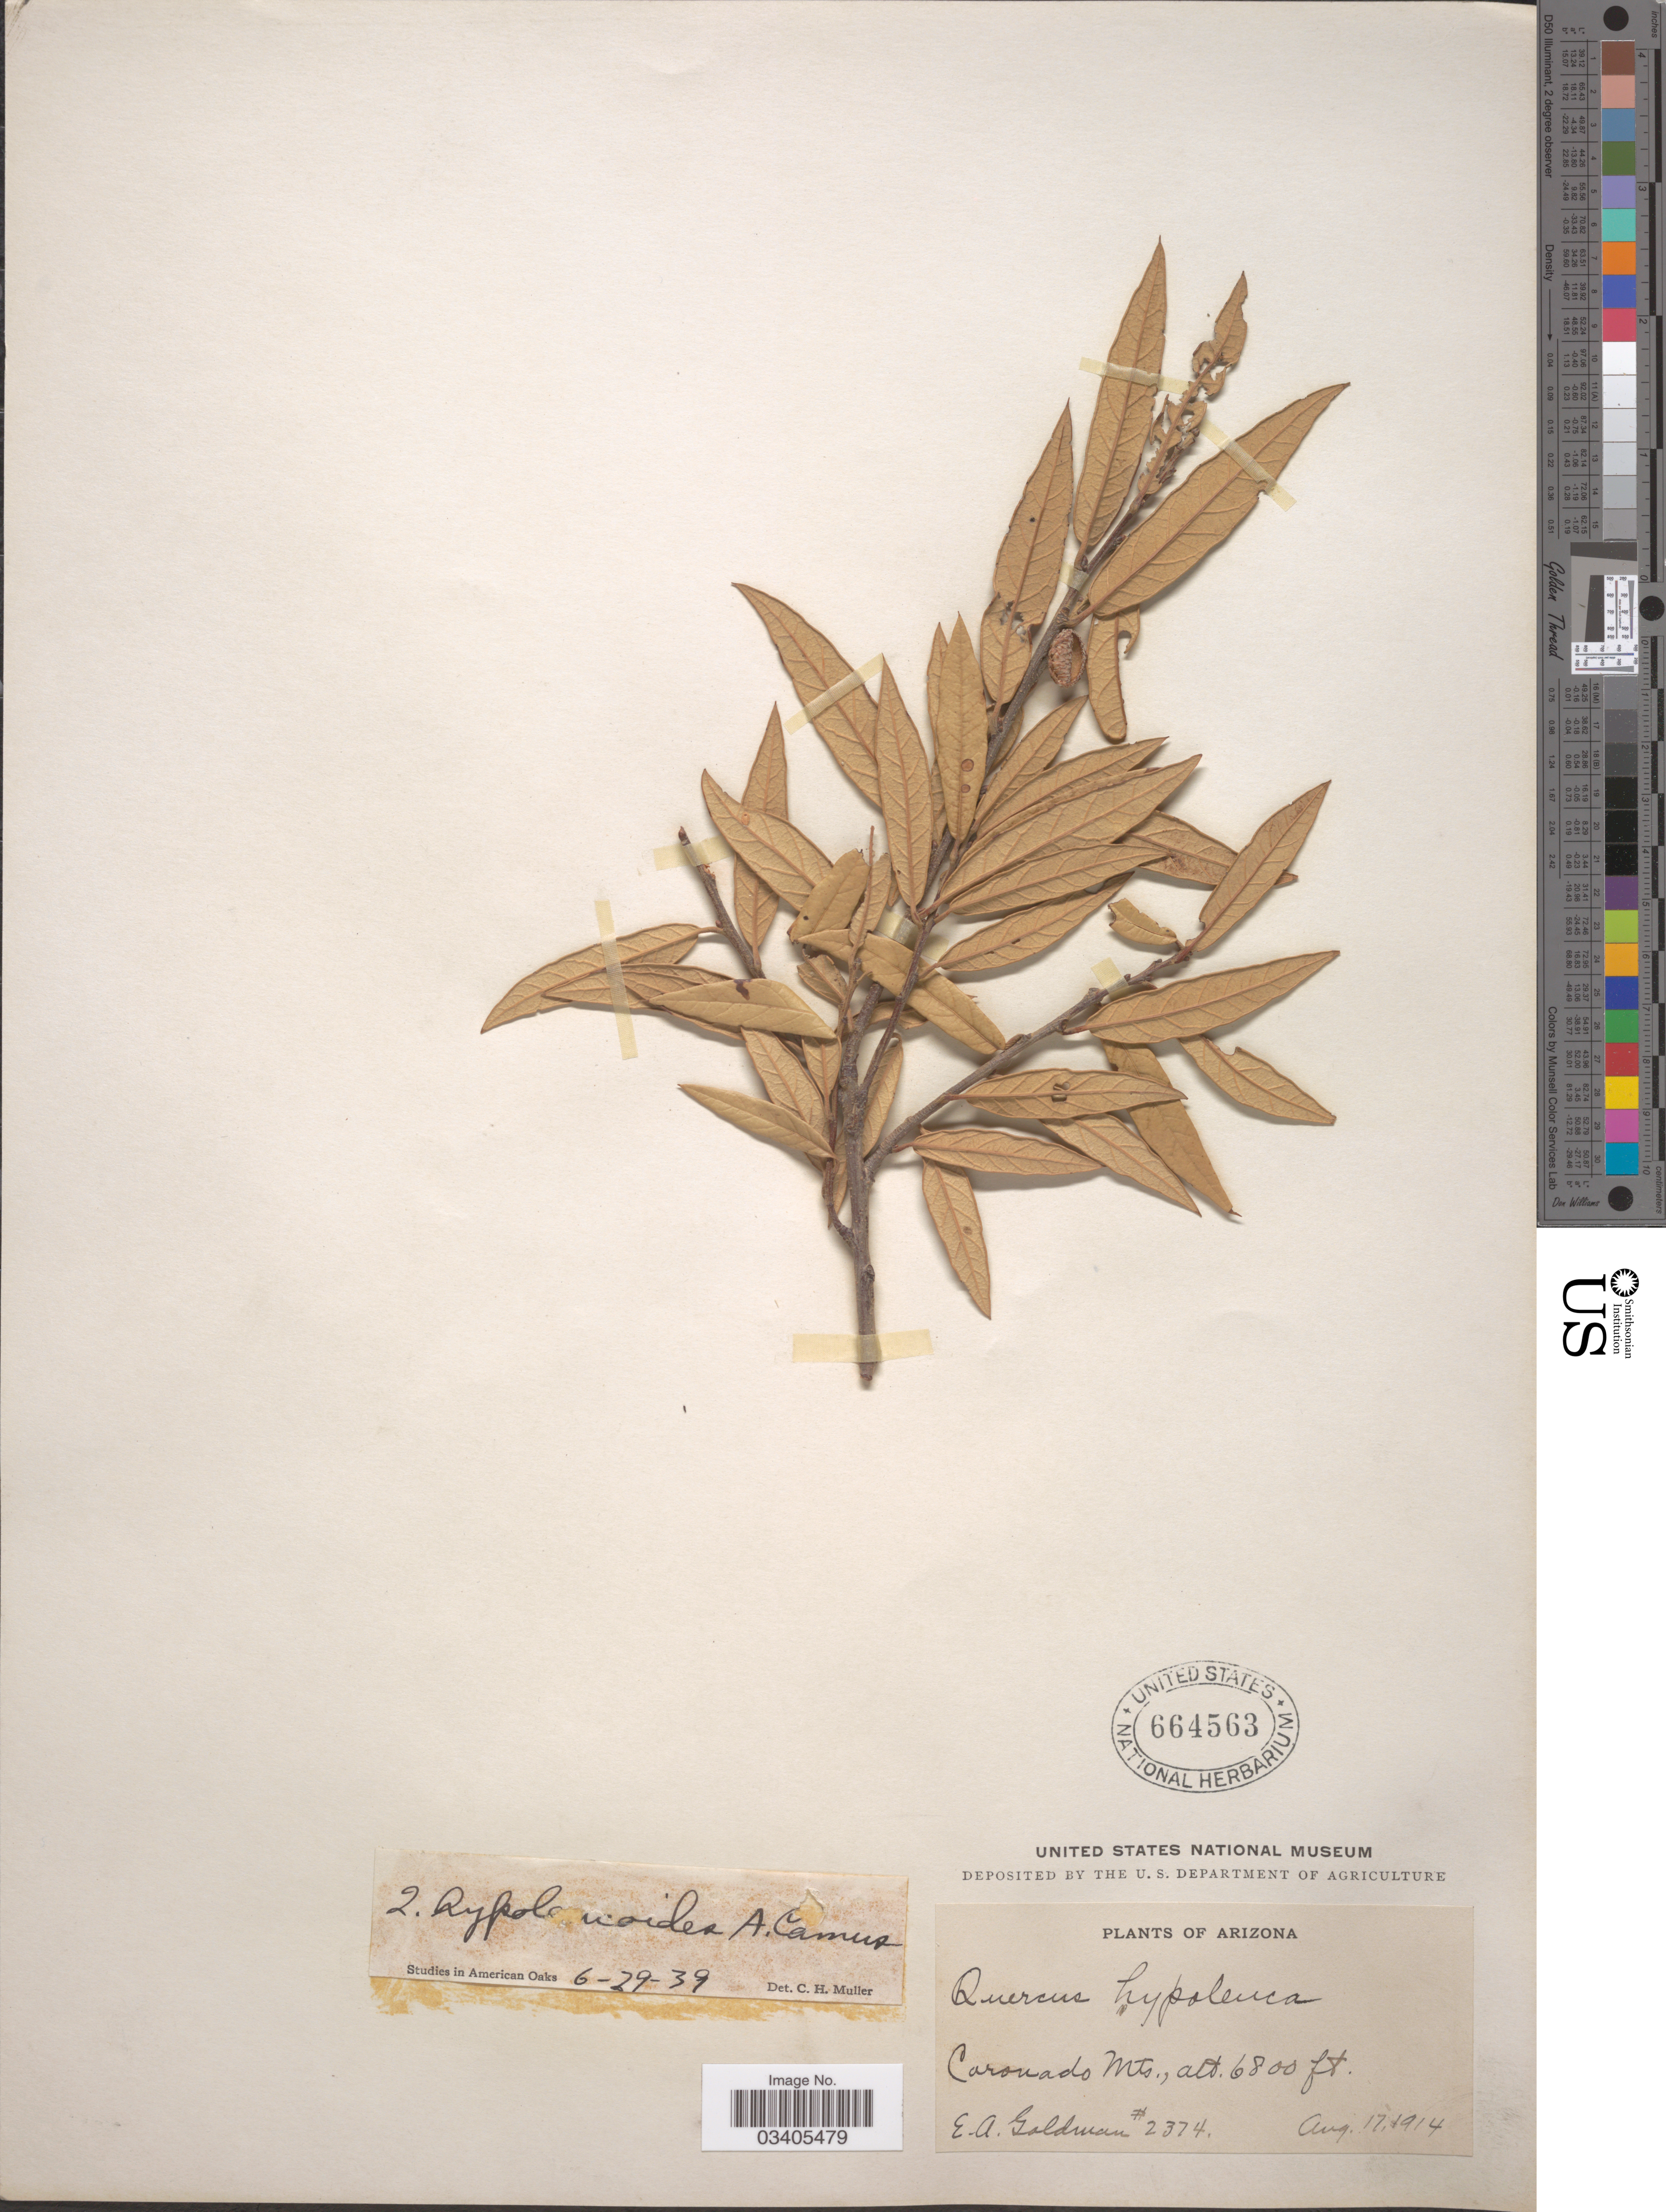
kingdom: Plantae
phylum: Tracheophyta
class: Magnoliopsida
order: Fagales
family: Fagaceae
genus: Quercus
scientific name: Quercus hypoleucoides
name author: A. Camus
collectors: E. A. Goldman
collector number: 2374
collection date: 1914-08-17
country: United States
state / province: Arizona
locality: Coronado Mts.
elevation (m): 2073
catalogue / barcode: US 664563